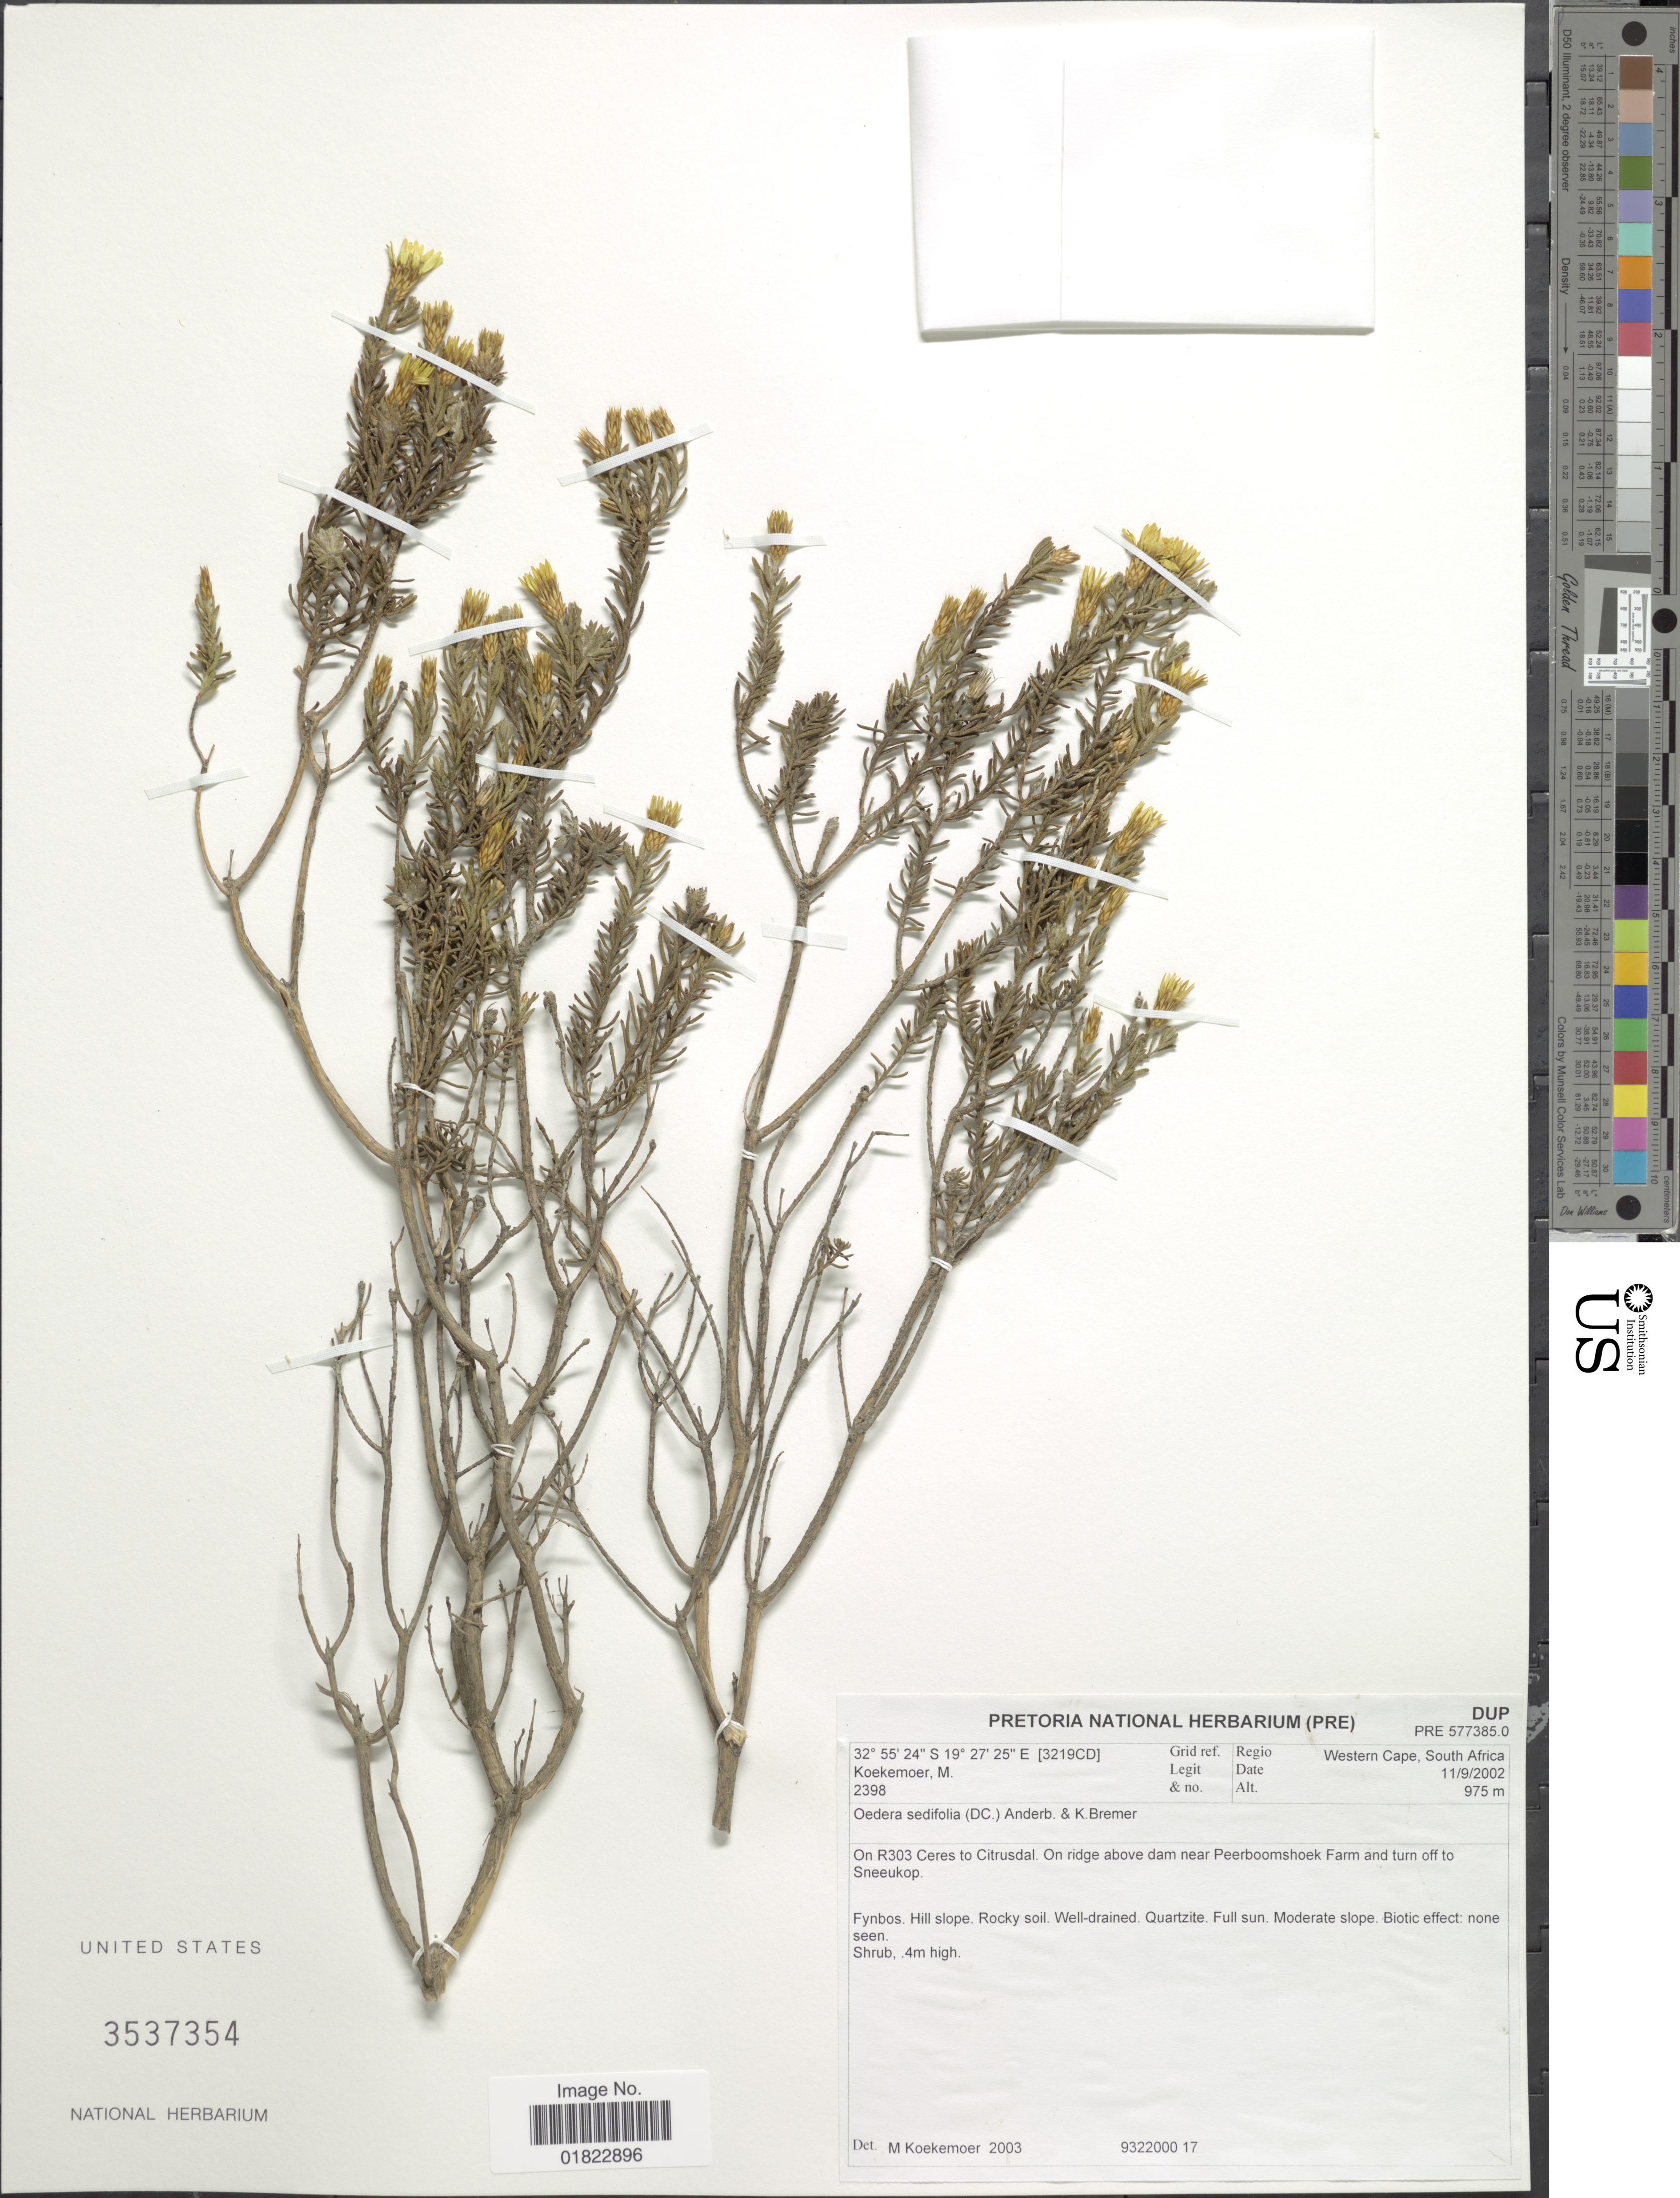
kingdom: Plantae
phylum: Tracheophyta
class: Magnoliopsida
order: Asterales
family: Asteraceae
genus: Oedera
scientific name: Oedera sedifolia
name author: (DC.) Anderb. & K. Bremer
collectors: M. Koekemoer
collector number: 2398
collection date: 2002-09-11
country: South Africa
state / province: Western Cape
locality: Regio Western Cape, South Africa. On R303 Ceres to Citrusdal. On ridge above dam near Peerboomshoek Farm and turn off to Sneeukop.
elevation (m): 975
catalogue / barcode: US 3537354